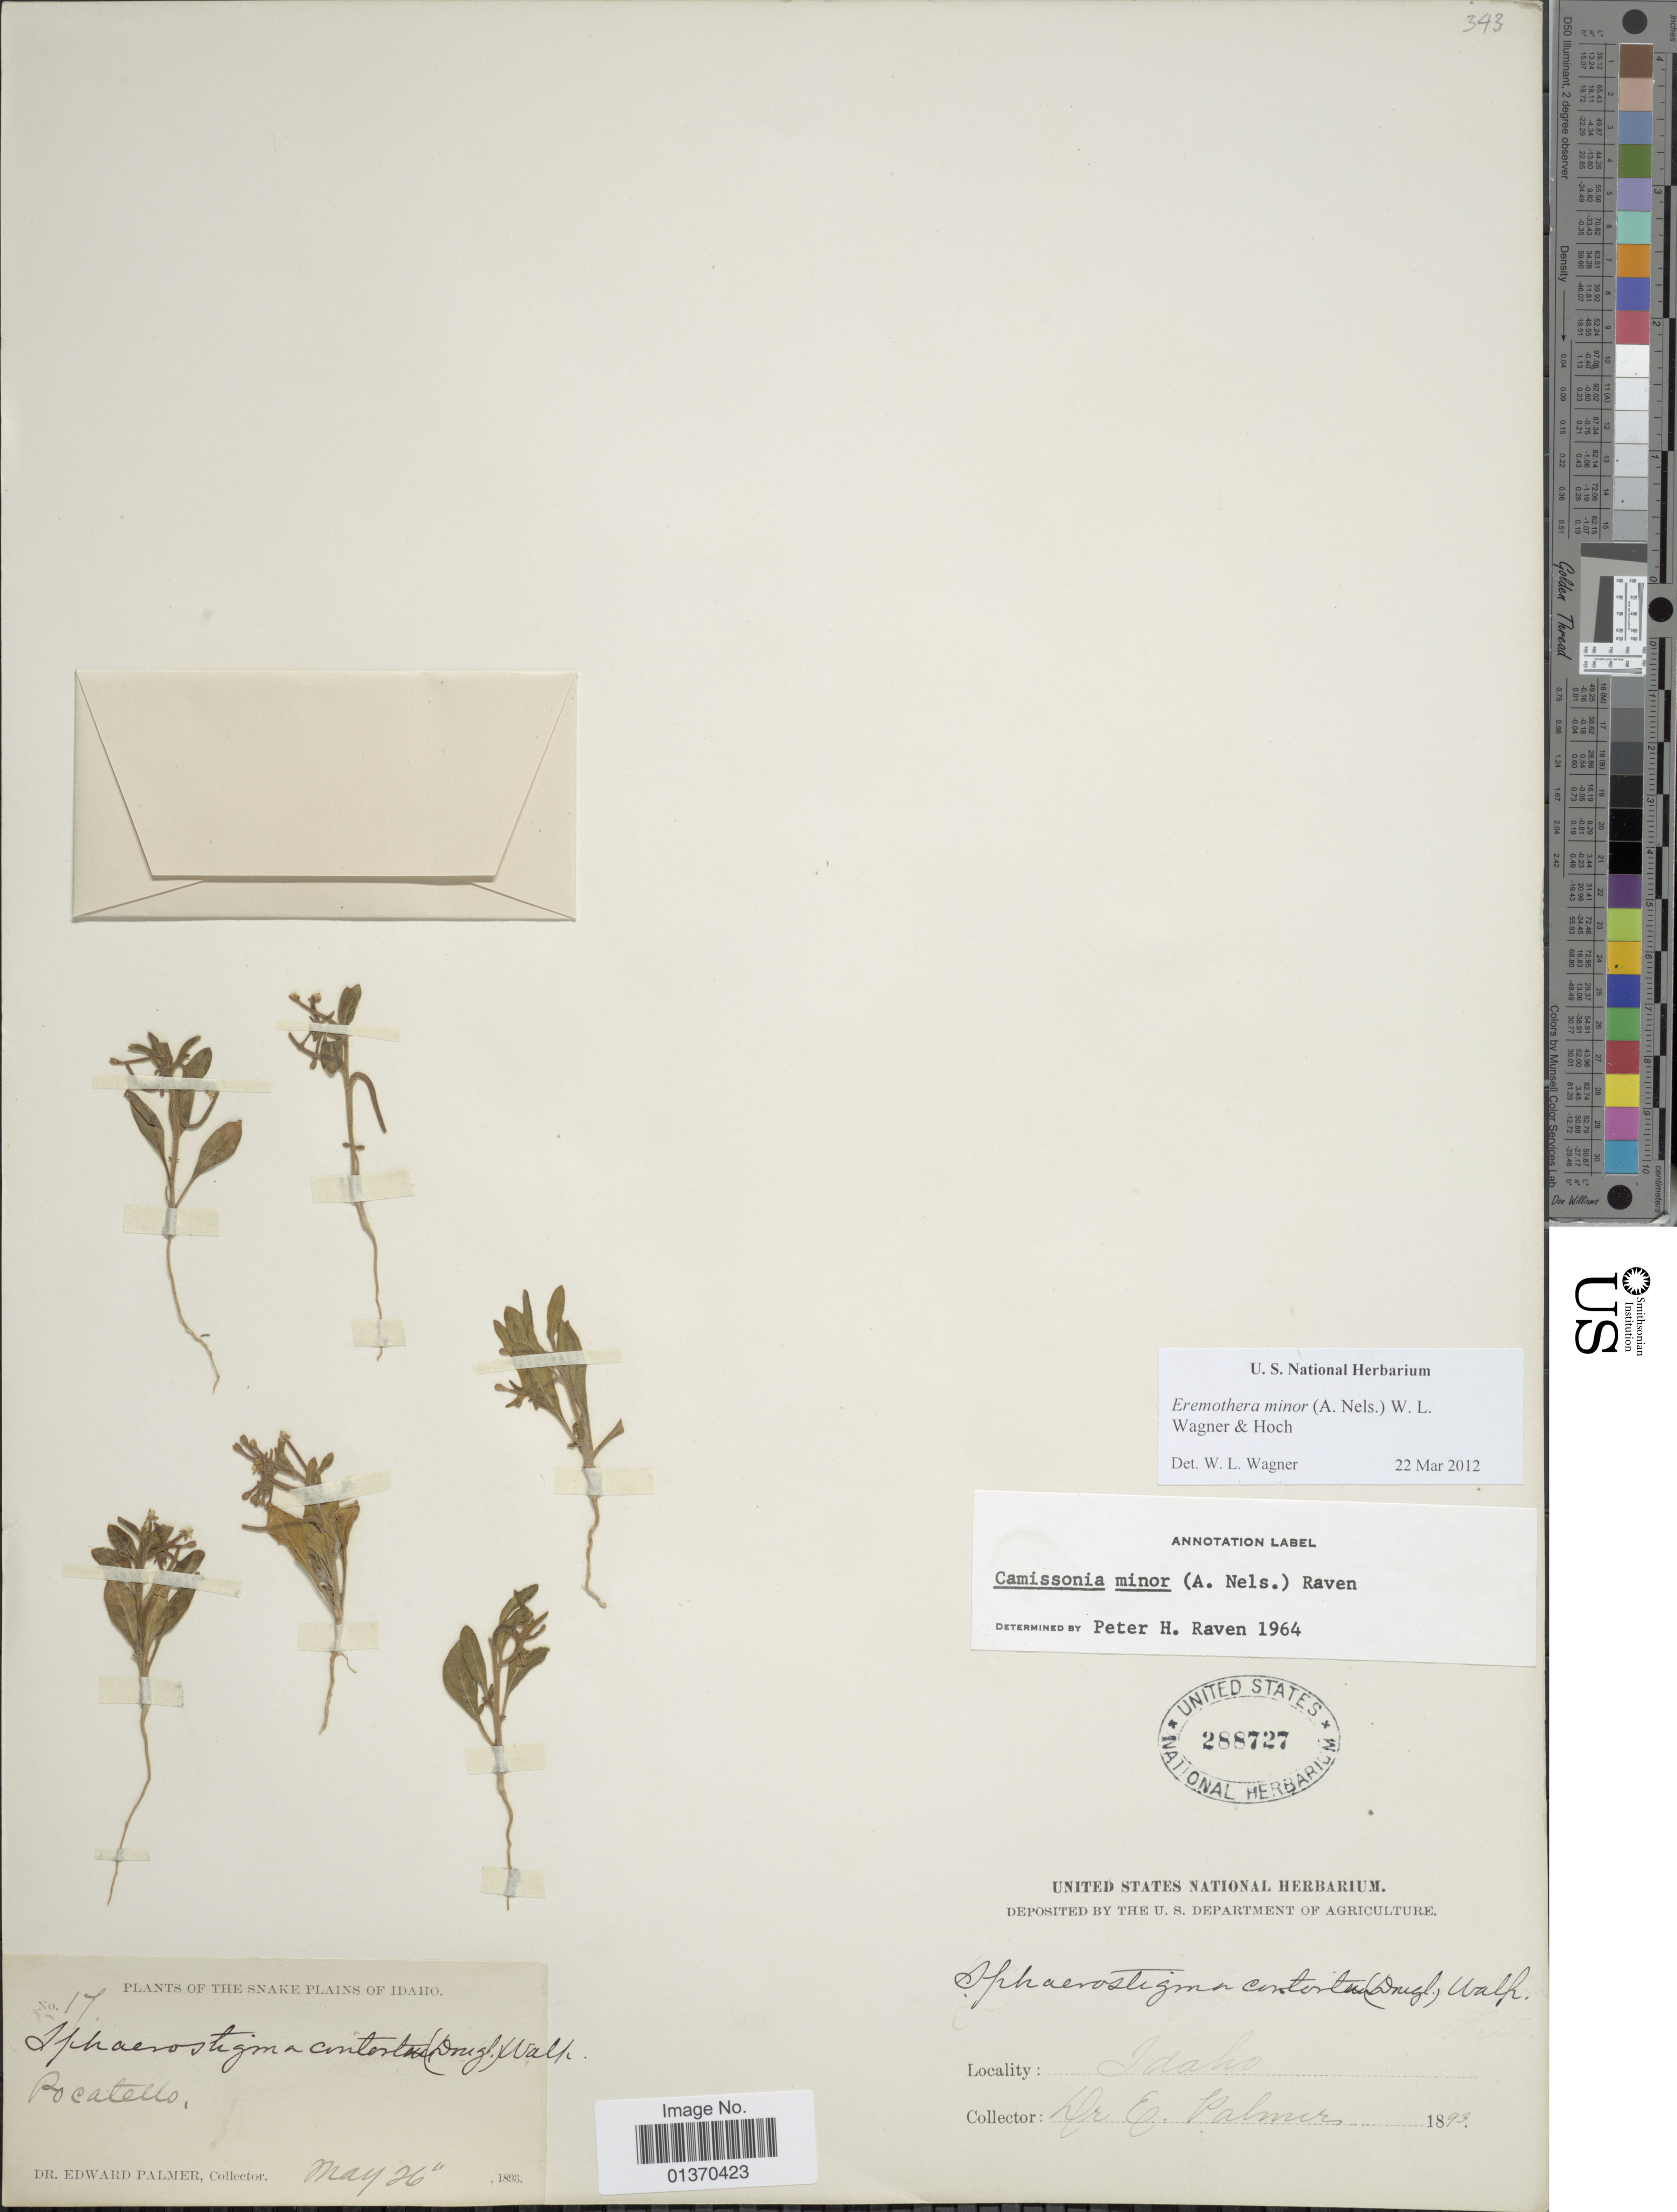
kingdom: Plantae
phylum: Tracheophyta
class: Magnoliopsida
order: Myrtales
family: Onagraceae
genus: Eremothera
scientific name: Eremothera minor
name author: (A. Nelson) W.L. Wagner & Hoch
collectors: E. Palmer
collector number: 17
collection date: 1893-05-26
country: United States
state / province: Idaho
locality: The Snake Plains of Idaho, Pocatello.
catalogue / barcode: US 288727